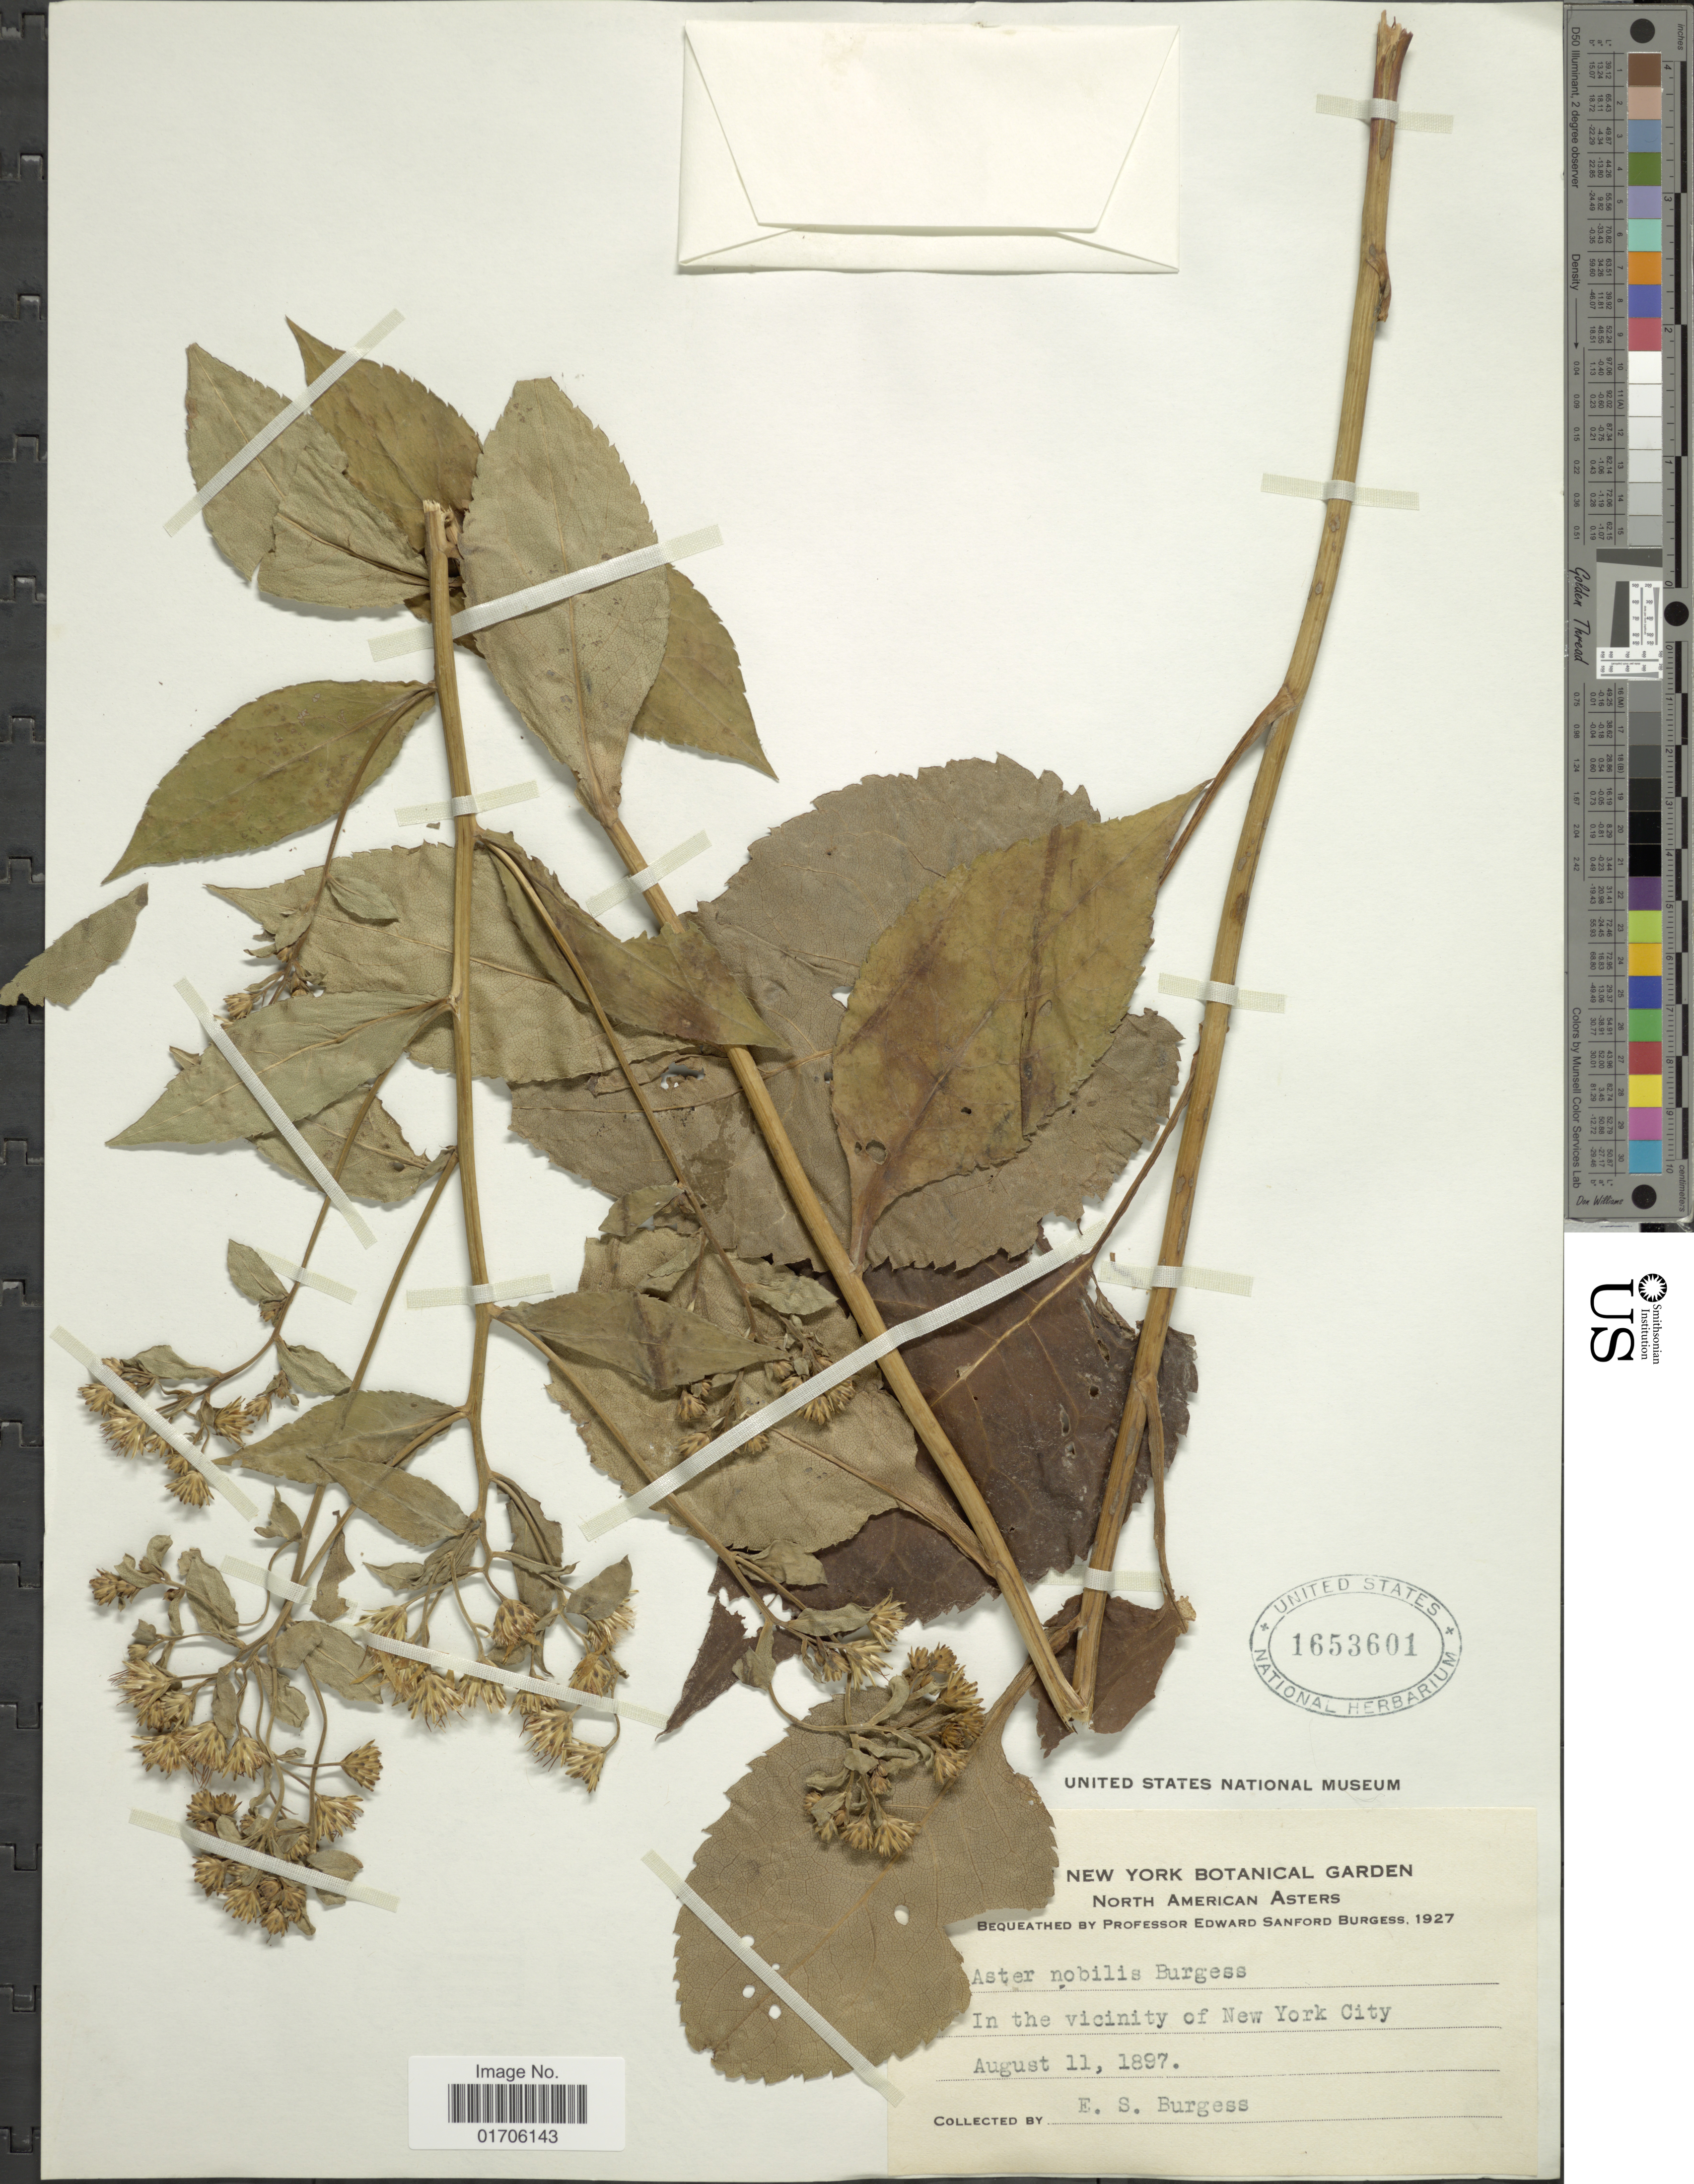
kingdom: Plantae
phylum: Tracheophyta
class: Magnoliopsida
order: Asterales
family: Asteraceae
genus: Aster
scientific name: Aster nobilis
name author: E.S. Burgess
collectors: E. Burgess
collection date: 1897-08-11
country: United States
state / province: New York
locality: In the vicinity of New York City.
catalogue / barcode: US 1653601